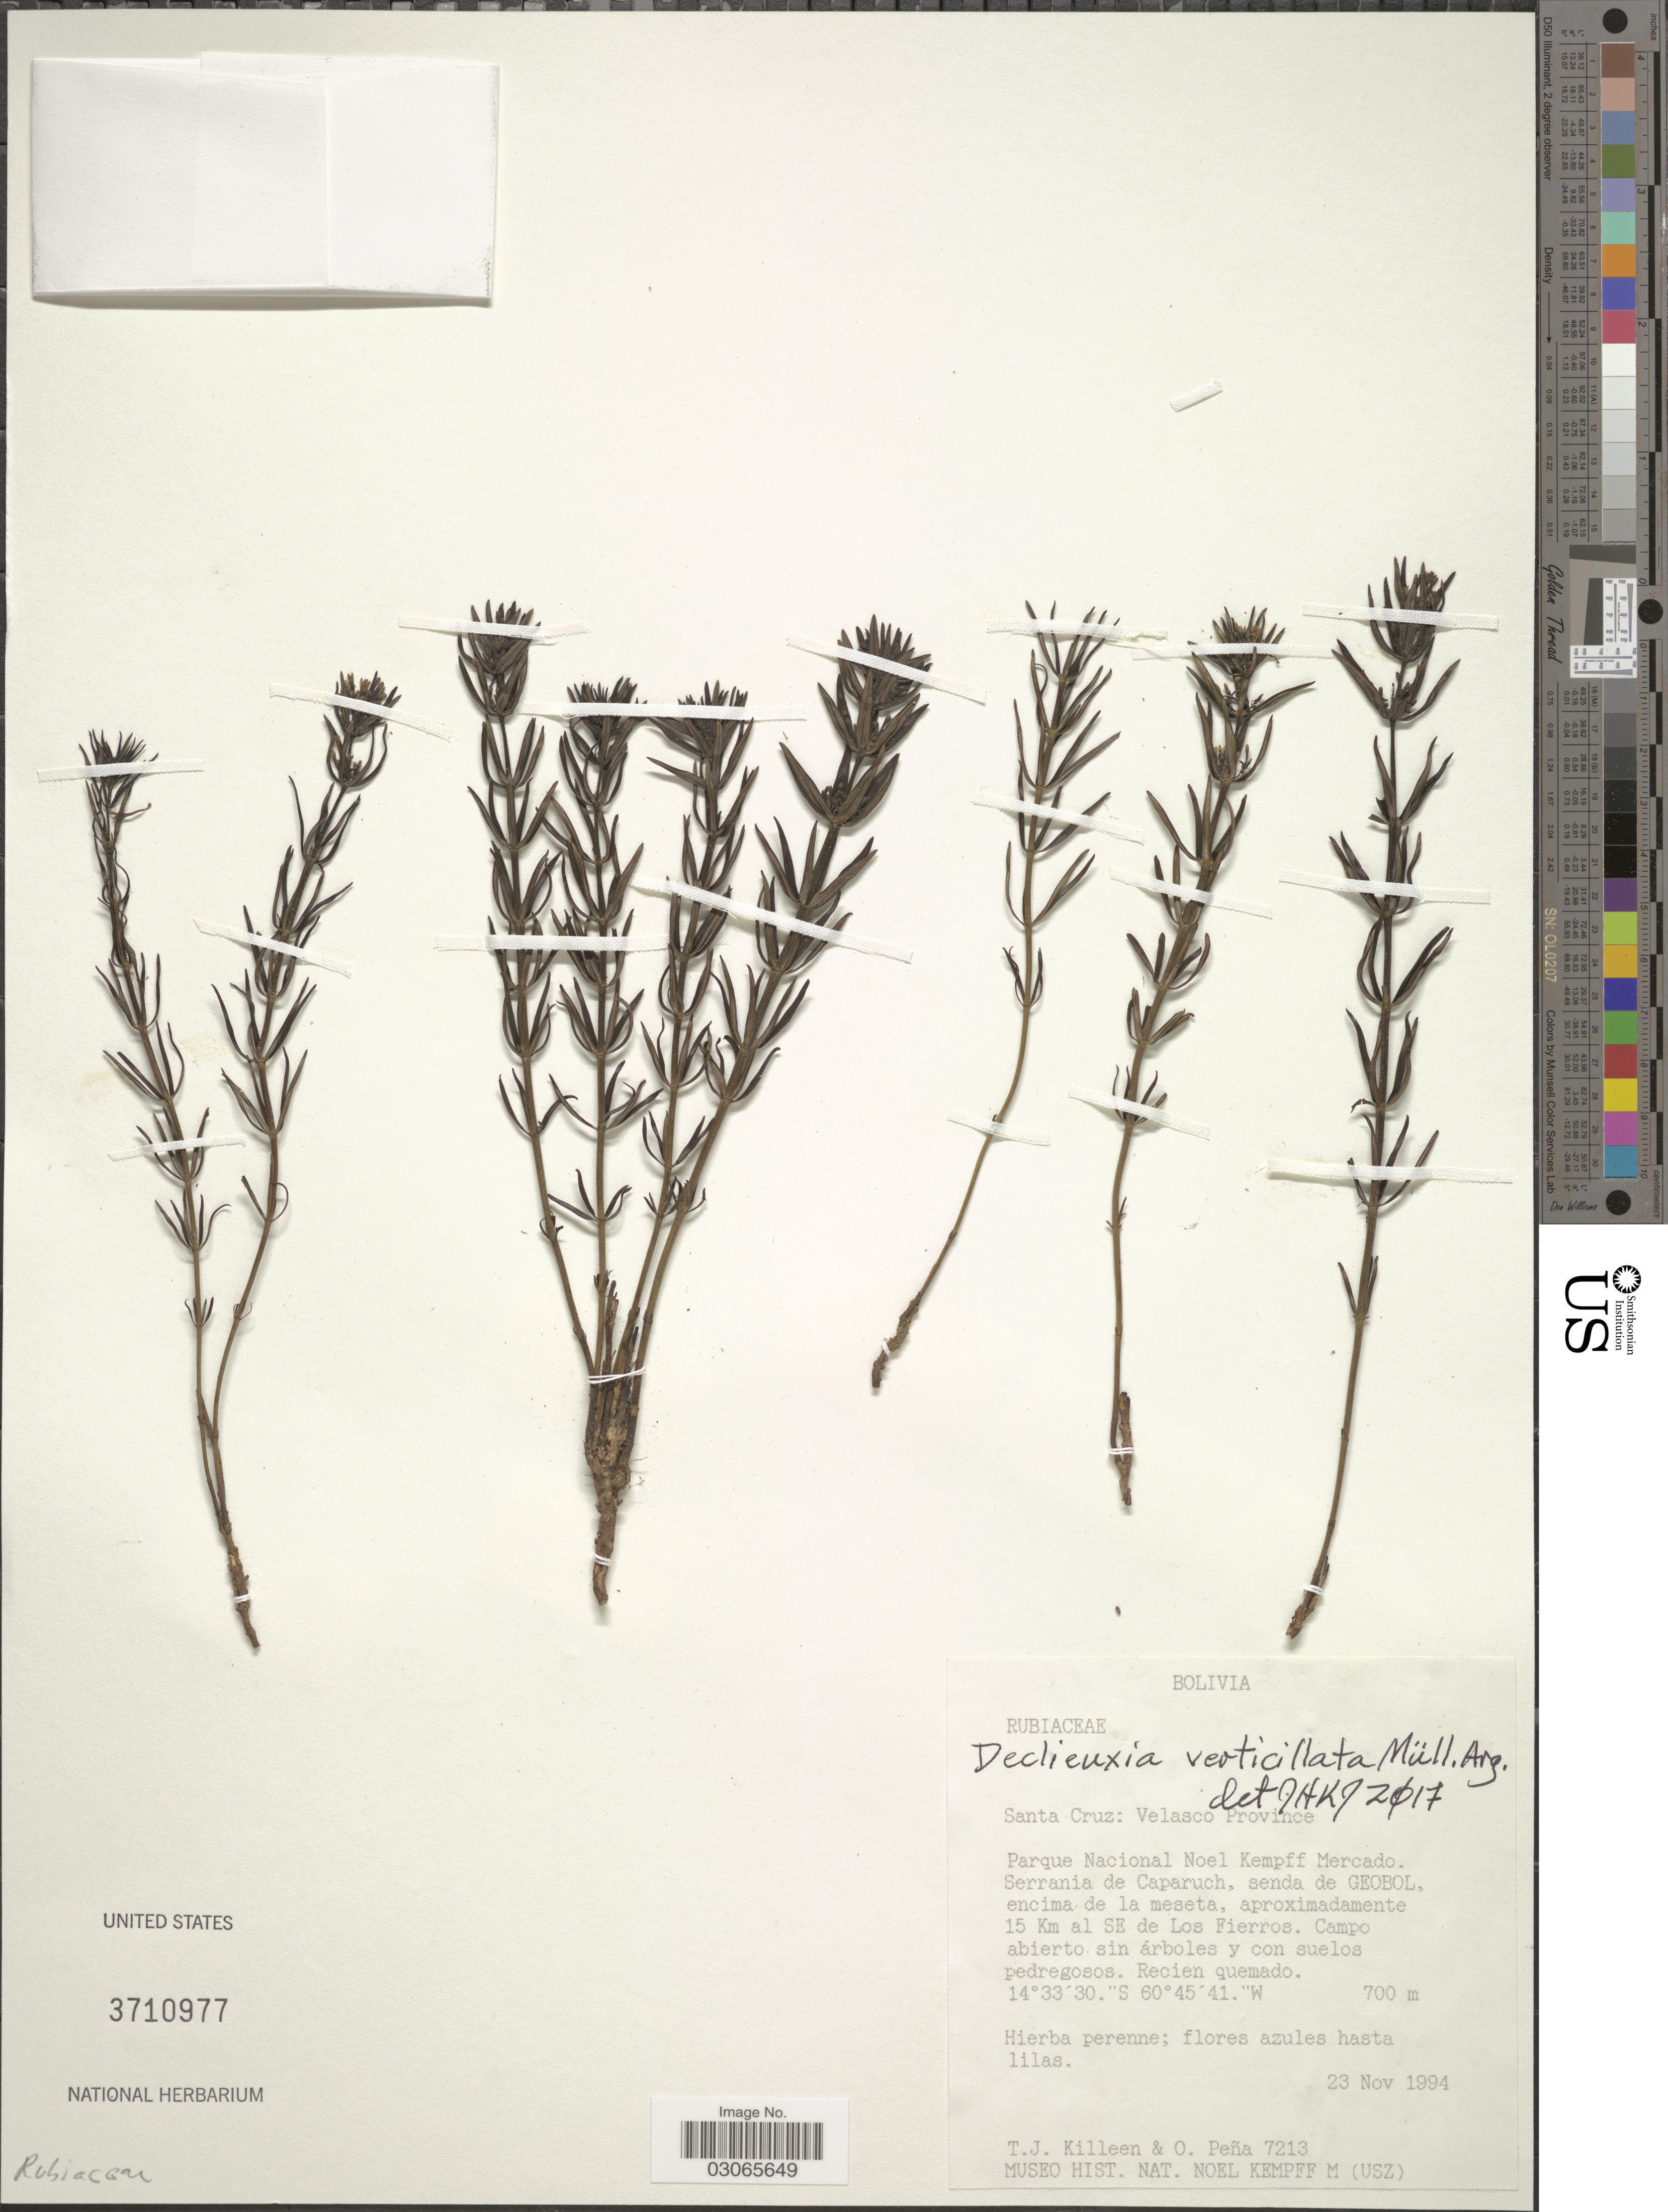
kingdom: Plantae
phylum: Tracheophyta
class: Magnoliopsida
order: Gentianales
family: Rubiaceae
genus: Declieuxia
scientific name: Declieuxia verticillata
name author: Müll. Arg.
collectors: T. J. Killeen & O. Peña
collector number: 7213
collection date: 1994-11-23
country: Bolivia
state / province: Santa Cruz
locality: Velasco Province. Parque Nacional Noel Kempff Mercado. Serrania de Caparuch, senda de Geobol, encima de la meseta, aproximadamente 15 Km al SE de Los Fierros.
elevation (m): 700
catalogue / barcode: US 3710977